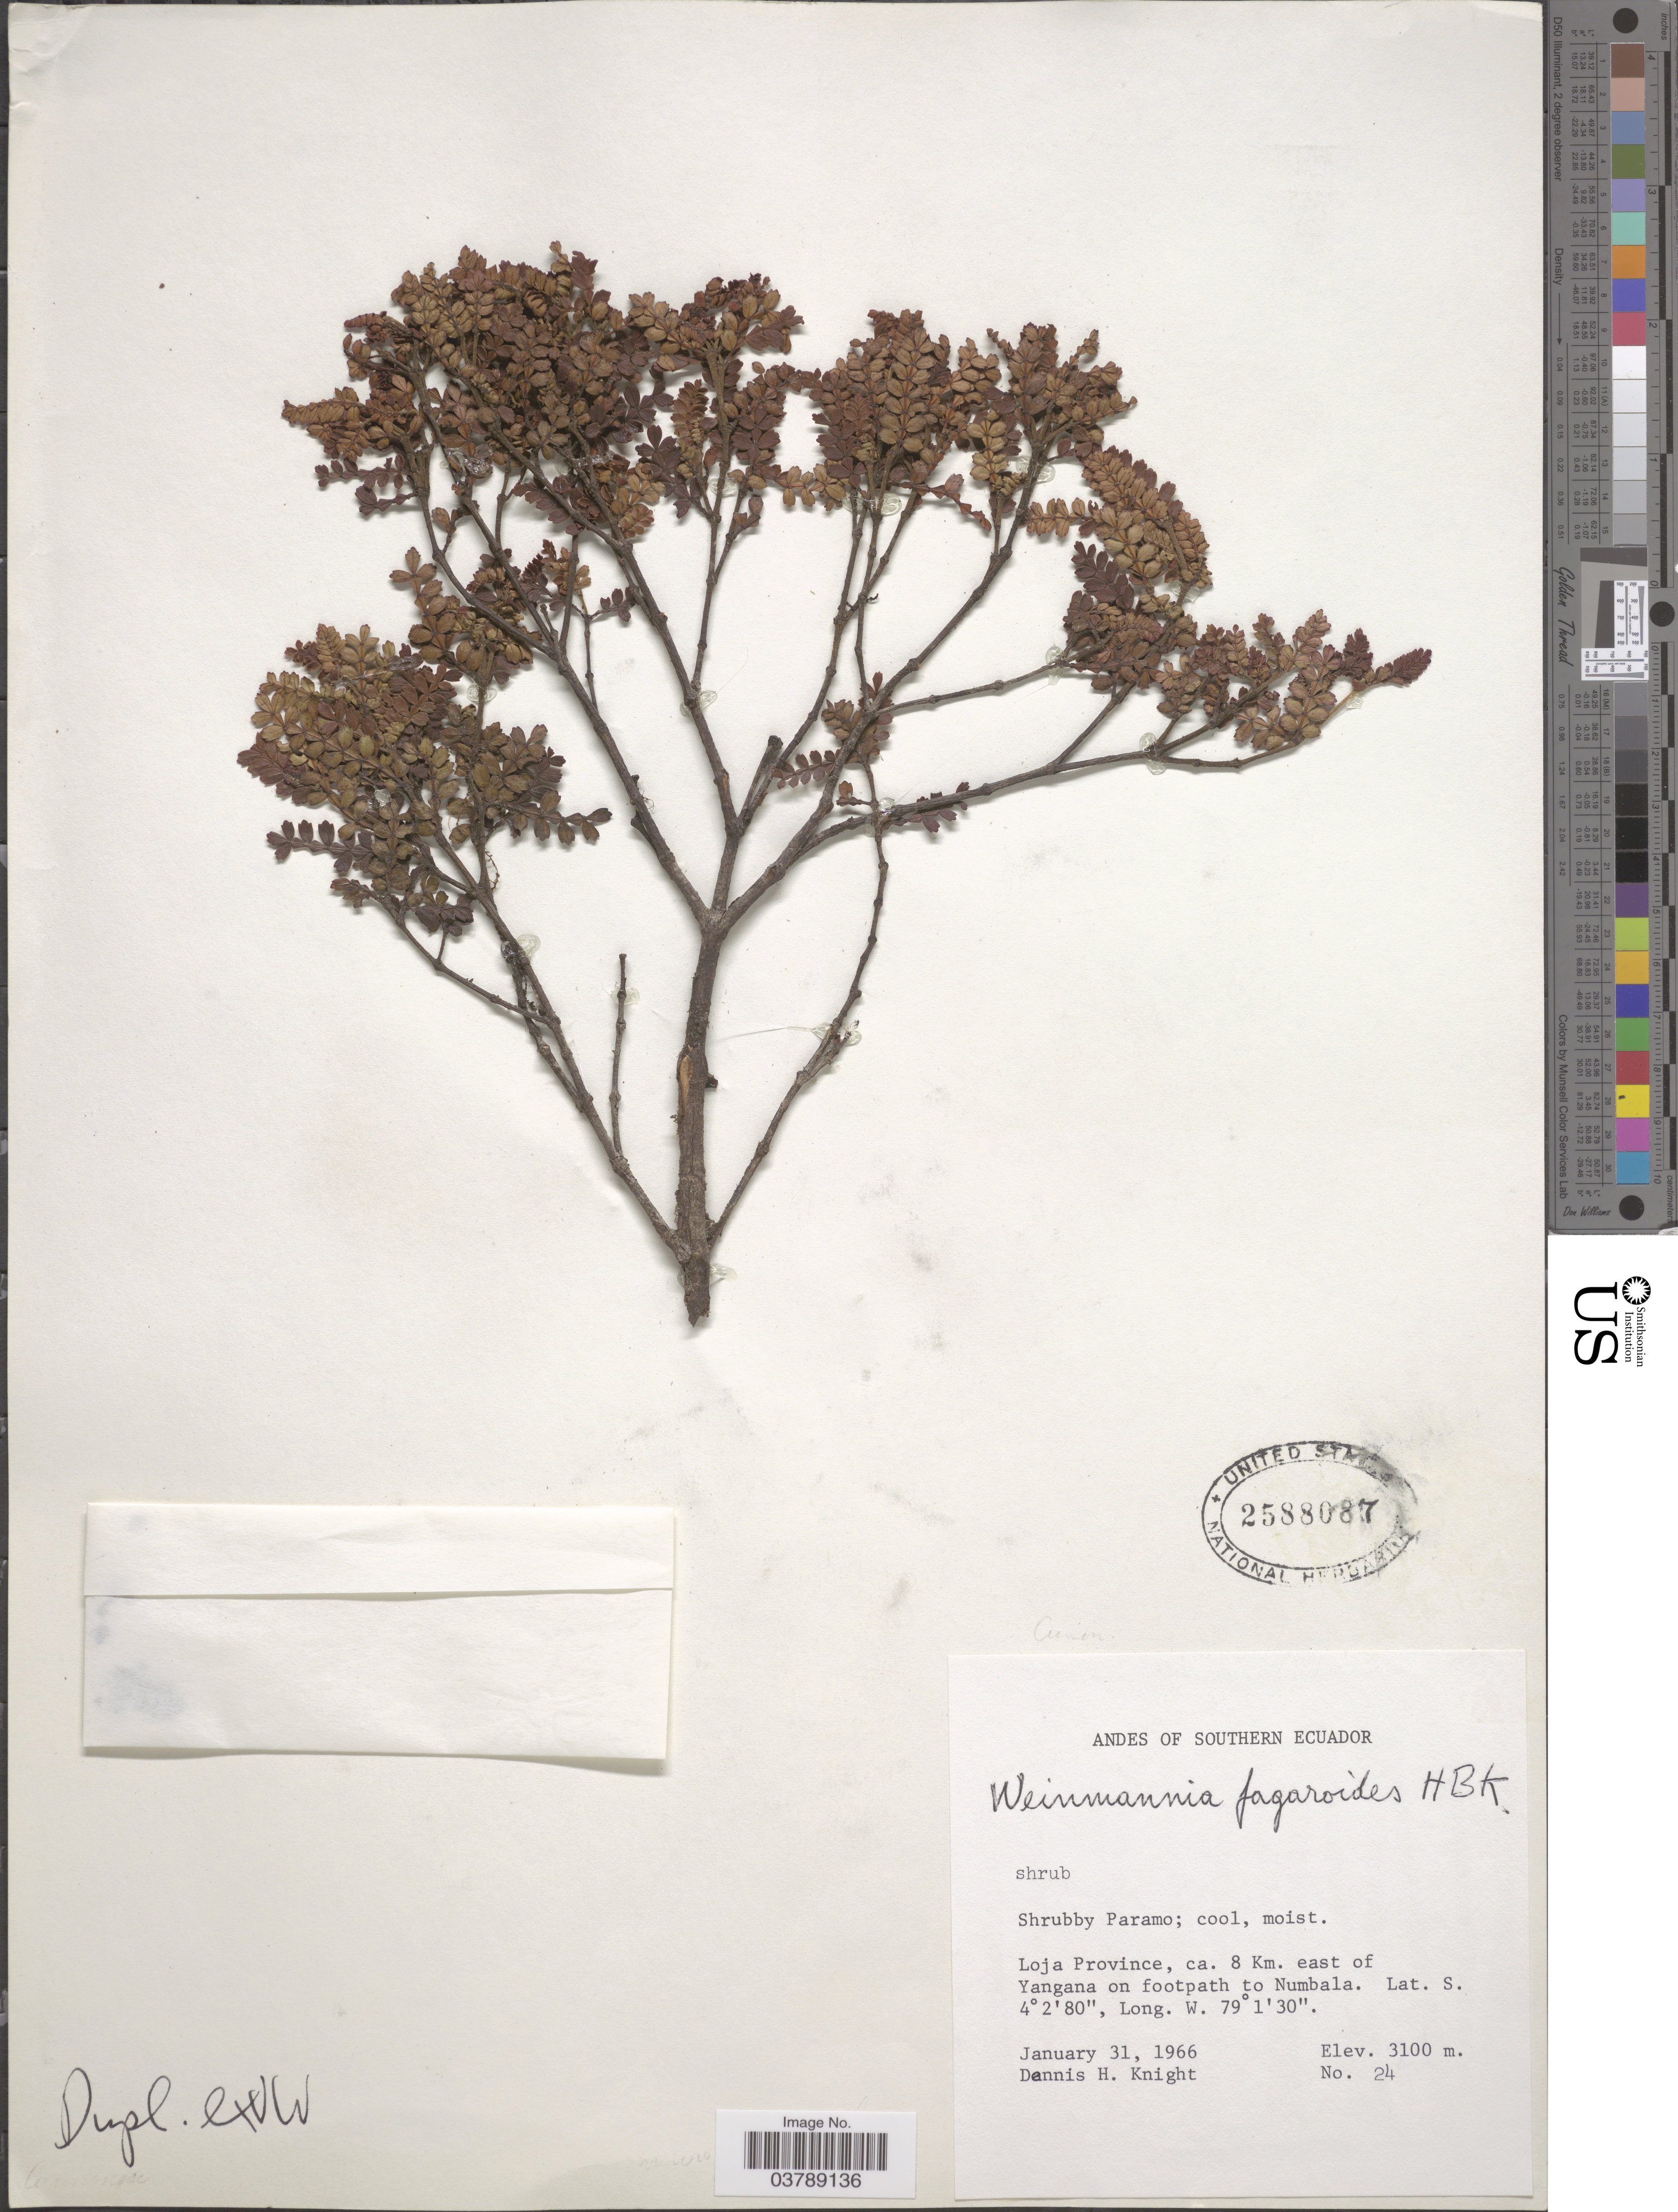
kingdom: Plantae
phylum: Tracheophyta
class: Magnoliopsida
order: Oxalidales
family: Cunoniaceae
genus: Weinmannia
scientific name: Weinmannia fagaroides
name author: Kunth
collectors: D. Knight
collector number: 24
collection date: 1966-01-31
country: Ecuador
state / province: Loja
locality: Andes of Southern Ecuador. Ca. 8 Km. east of Yangana on foothpath to Numbala.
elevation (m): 3100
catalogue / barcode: US 2588087